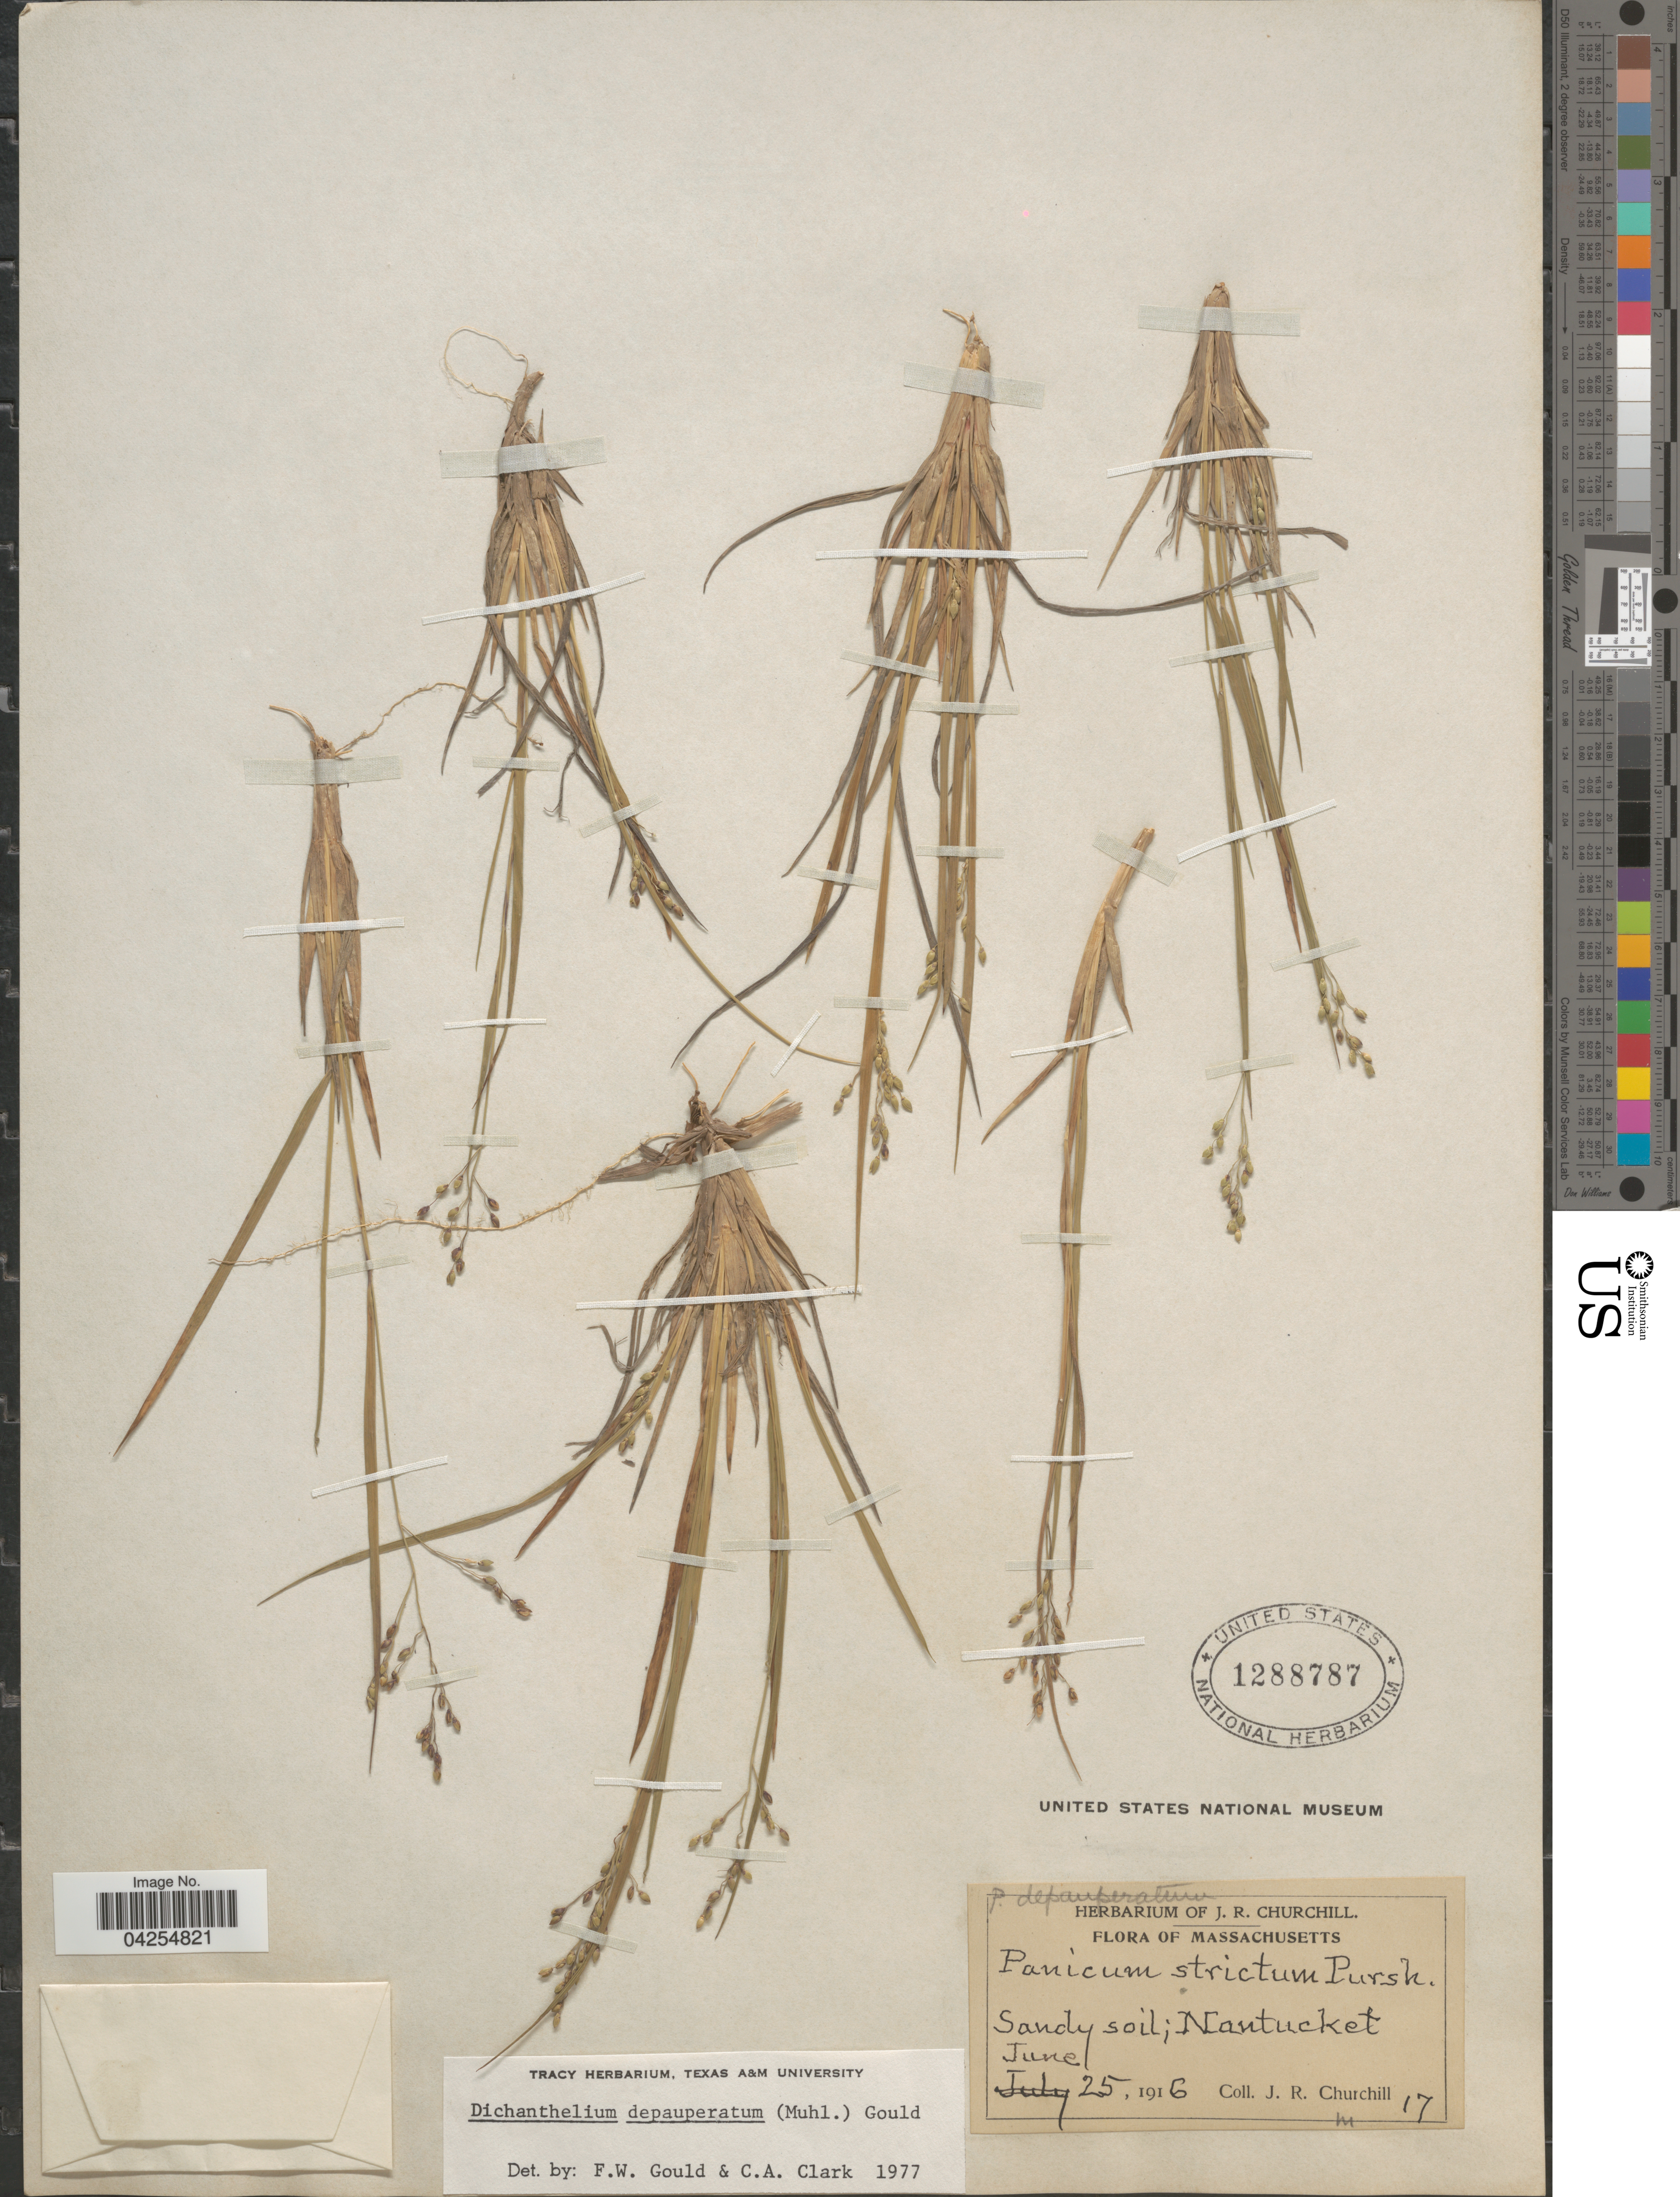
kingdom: Plantae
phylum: Tracheophyta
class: Liliopsida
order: Poales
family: Poaceae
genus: Dichanthelium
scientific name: Dichanthelium depauperatum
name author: (Muhl.) Gould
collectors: J. Churchill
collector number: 17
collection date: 1916-06-25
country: United States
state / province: Massachusetts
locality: Nantucket.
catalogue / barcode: US 1288787